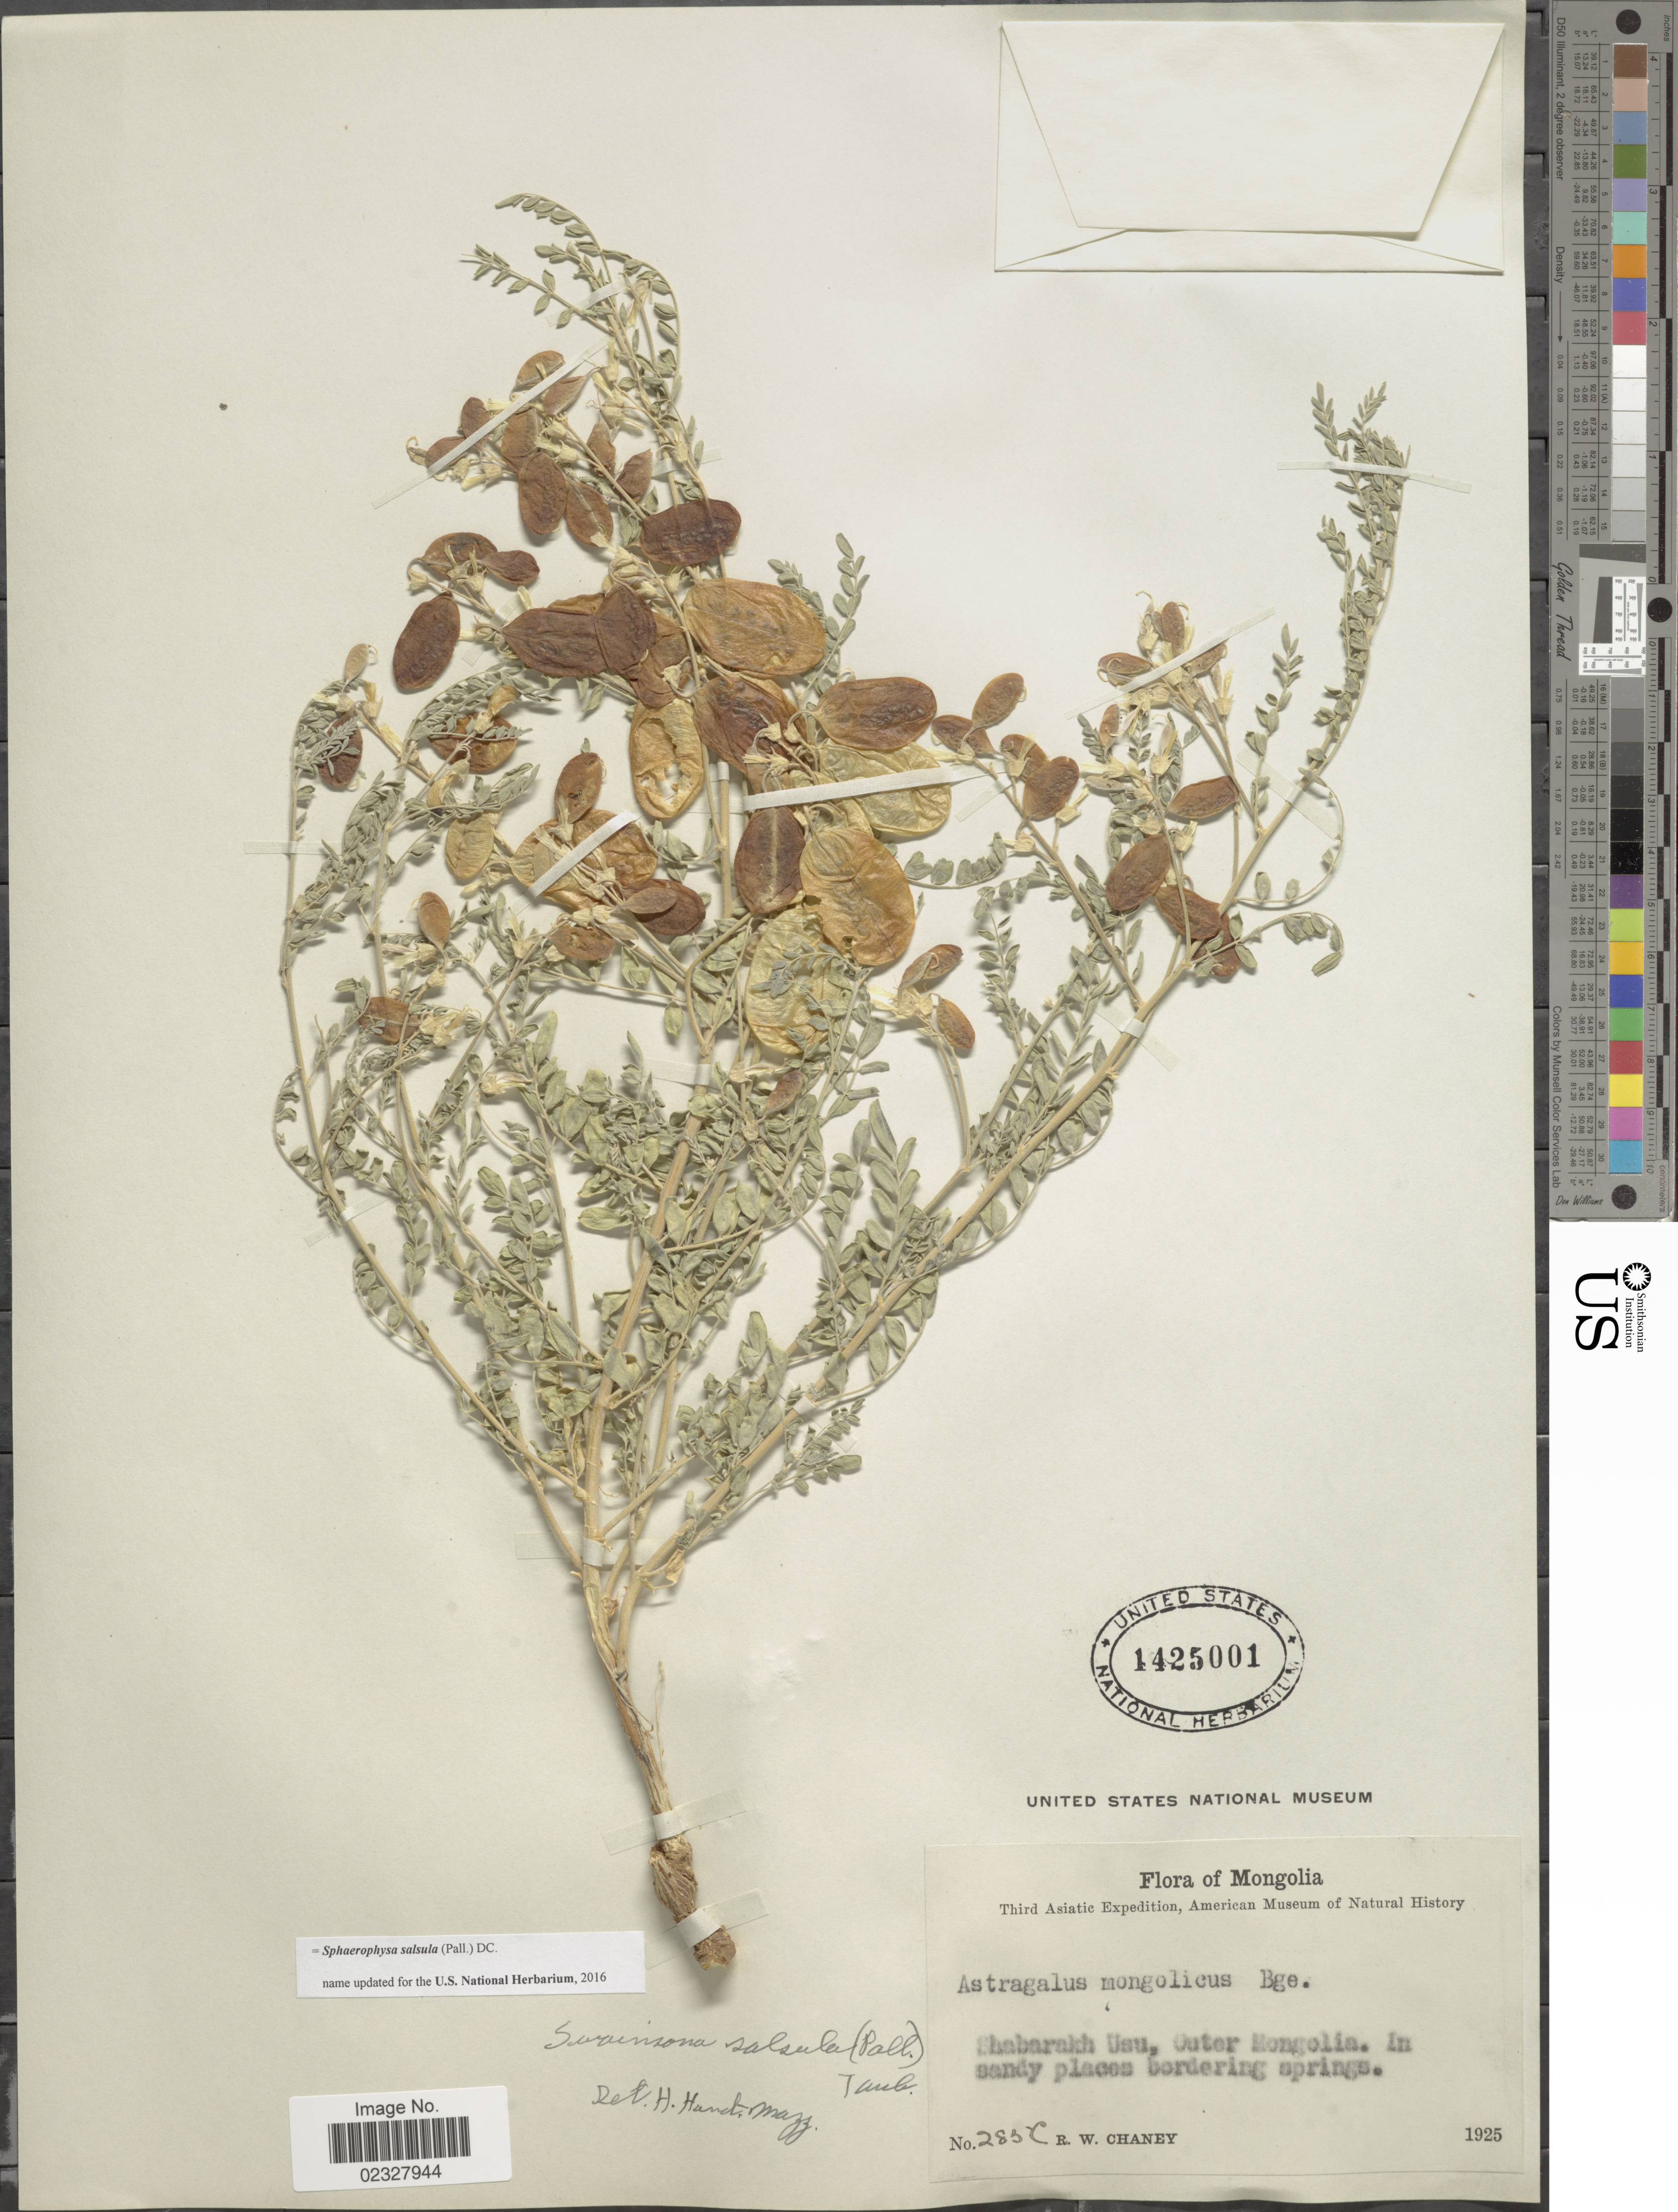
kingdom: Plantae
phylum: Tracheophyta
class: Magnoliopsida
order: Fabales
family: Fabaceae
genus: Sphaerophysa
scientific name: Sphaerophysa salsula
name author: (Pall.) DC.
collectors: R. Chaney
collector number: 285c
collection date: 1925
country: Mongolia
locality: Shabarakh Usu, Outer Mongolia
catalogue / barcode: US 1425001